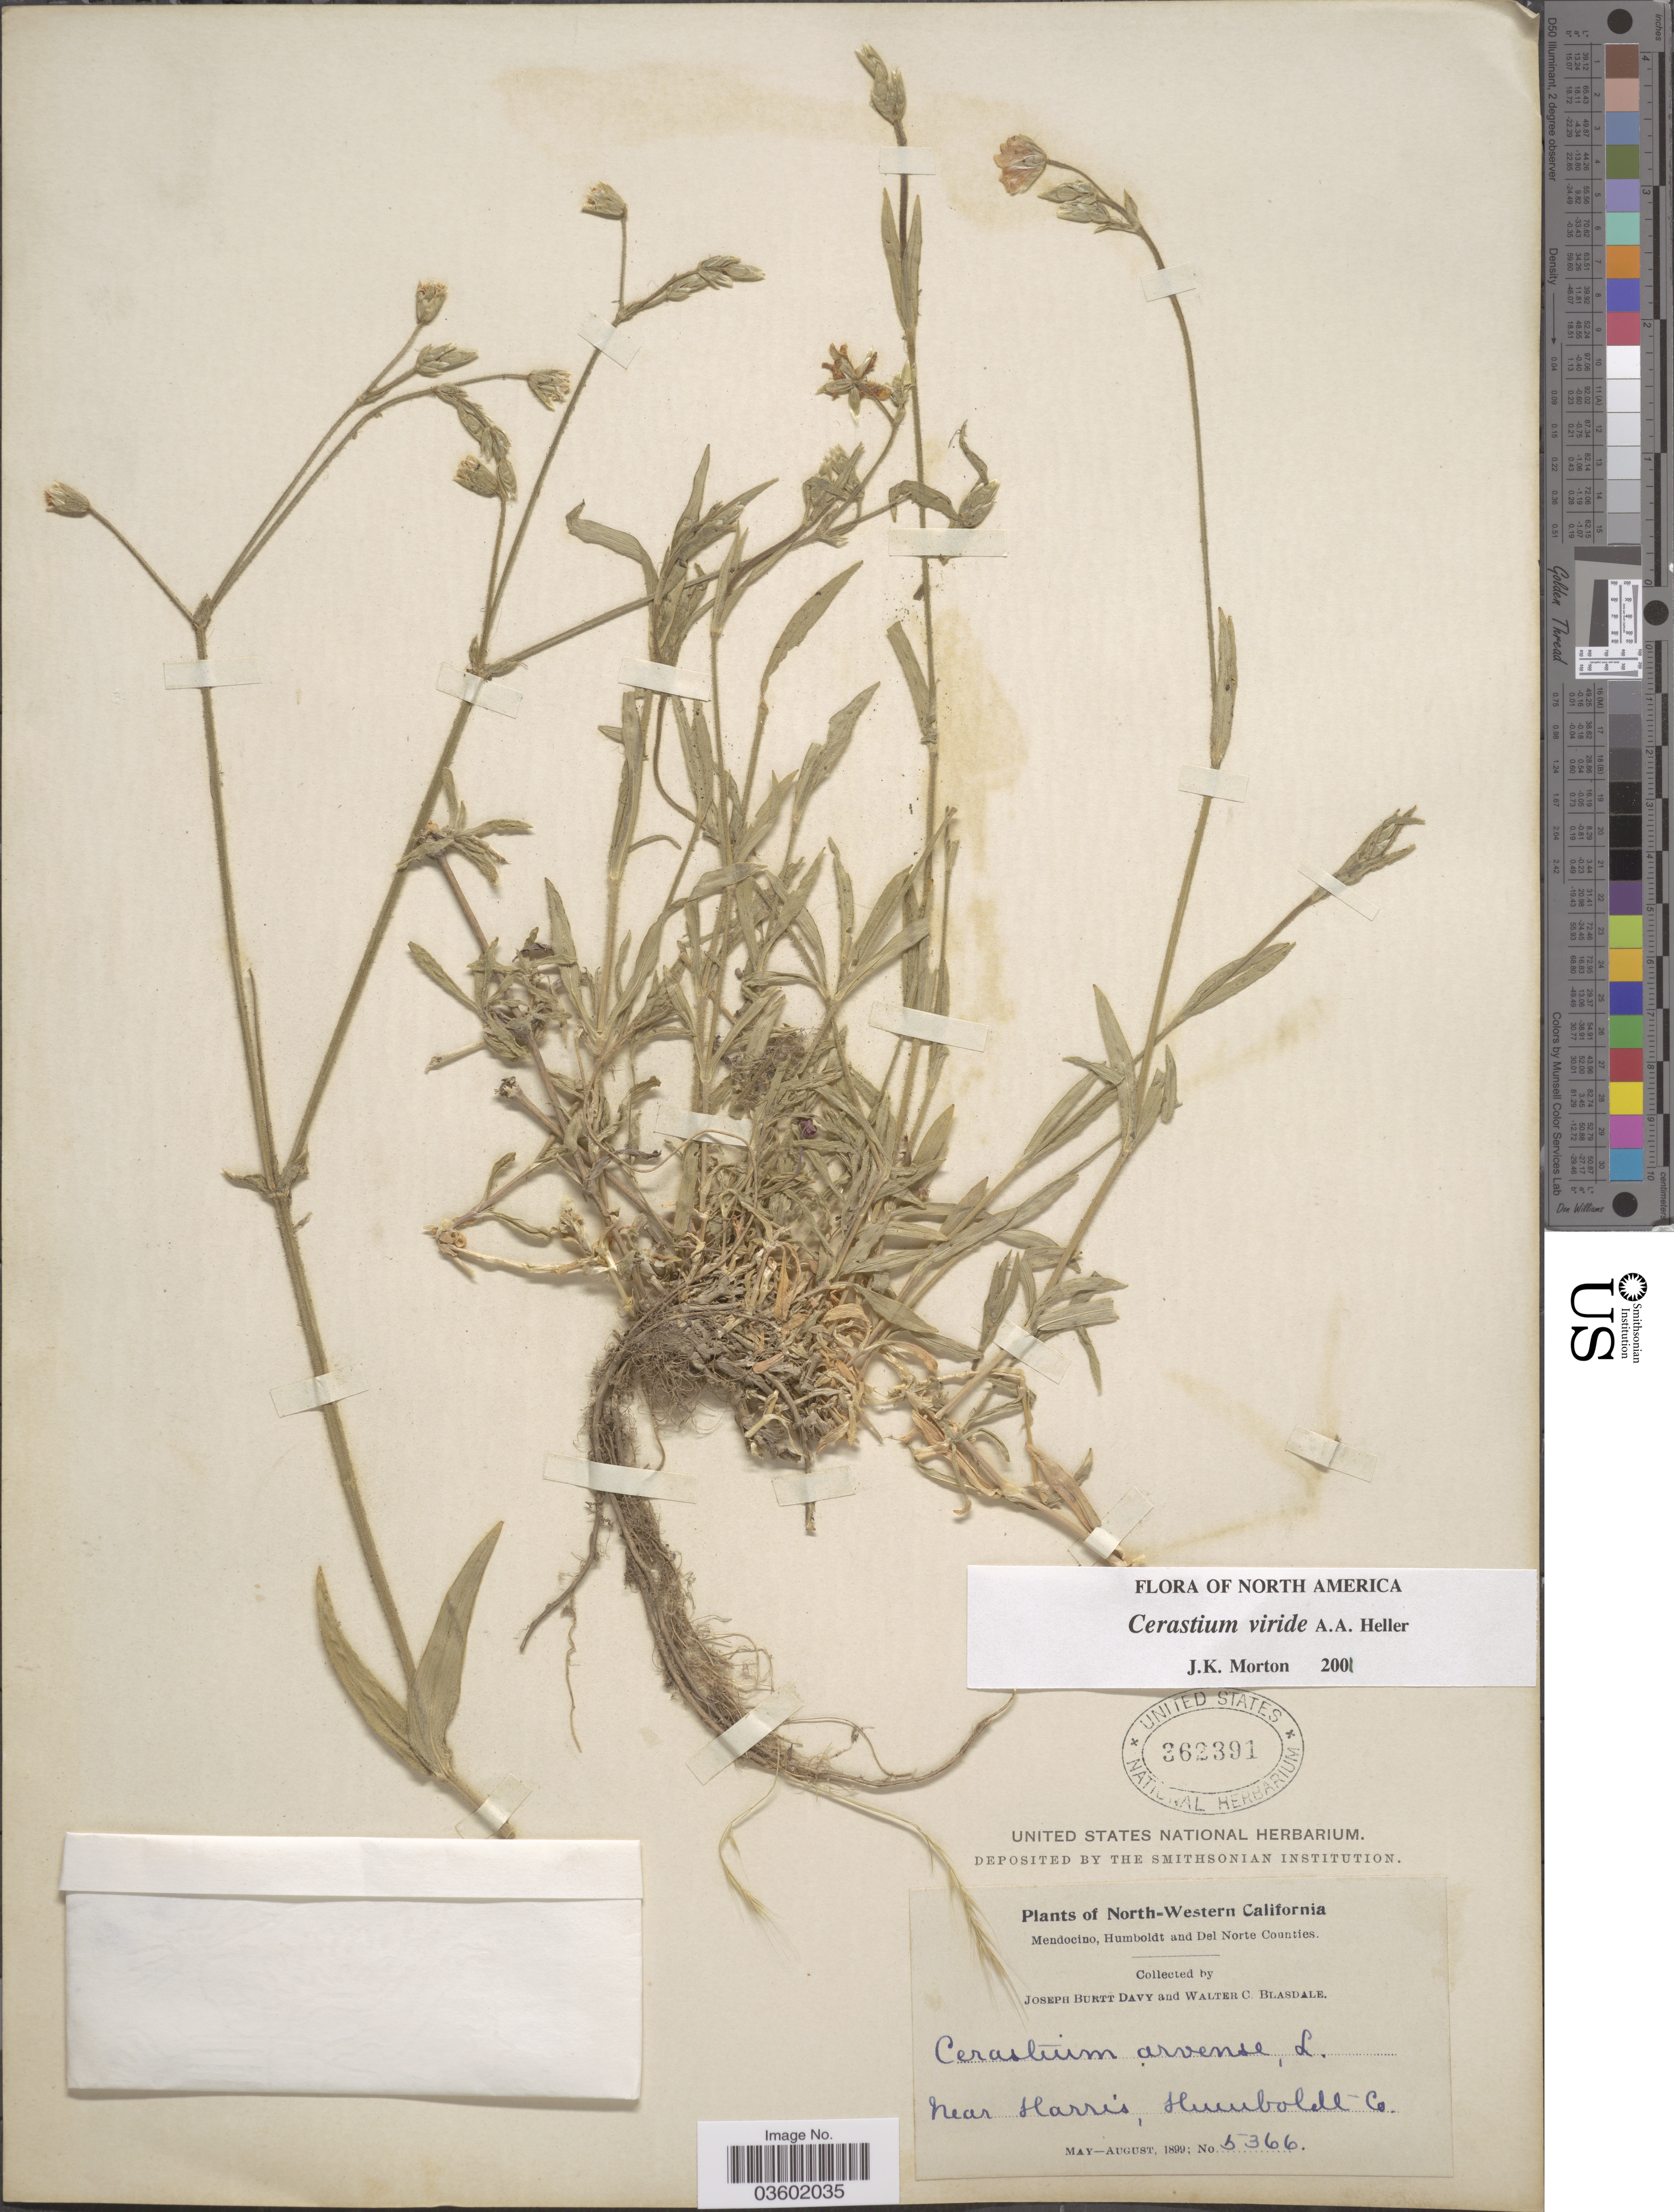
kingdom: Plantae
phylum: Tracheophyta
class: Magnoliopsida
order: Caryophyllales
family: Caryophyllaceae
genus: Cerastium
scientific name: Cerastium viride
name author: A. Heller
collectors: J. Burtt Davy & W. Blasdale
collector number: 5366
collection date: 1899-05/1899-08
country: United States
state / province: California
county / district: Humboldt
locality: North-Western California. Near Harris, Humboldt Co.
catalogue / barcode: US 362391